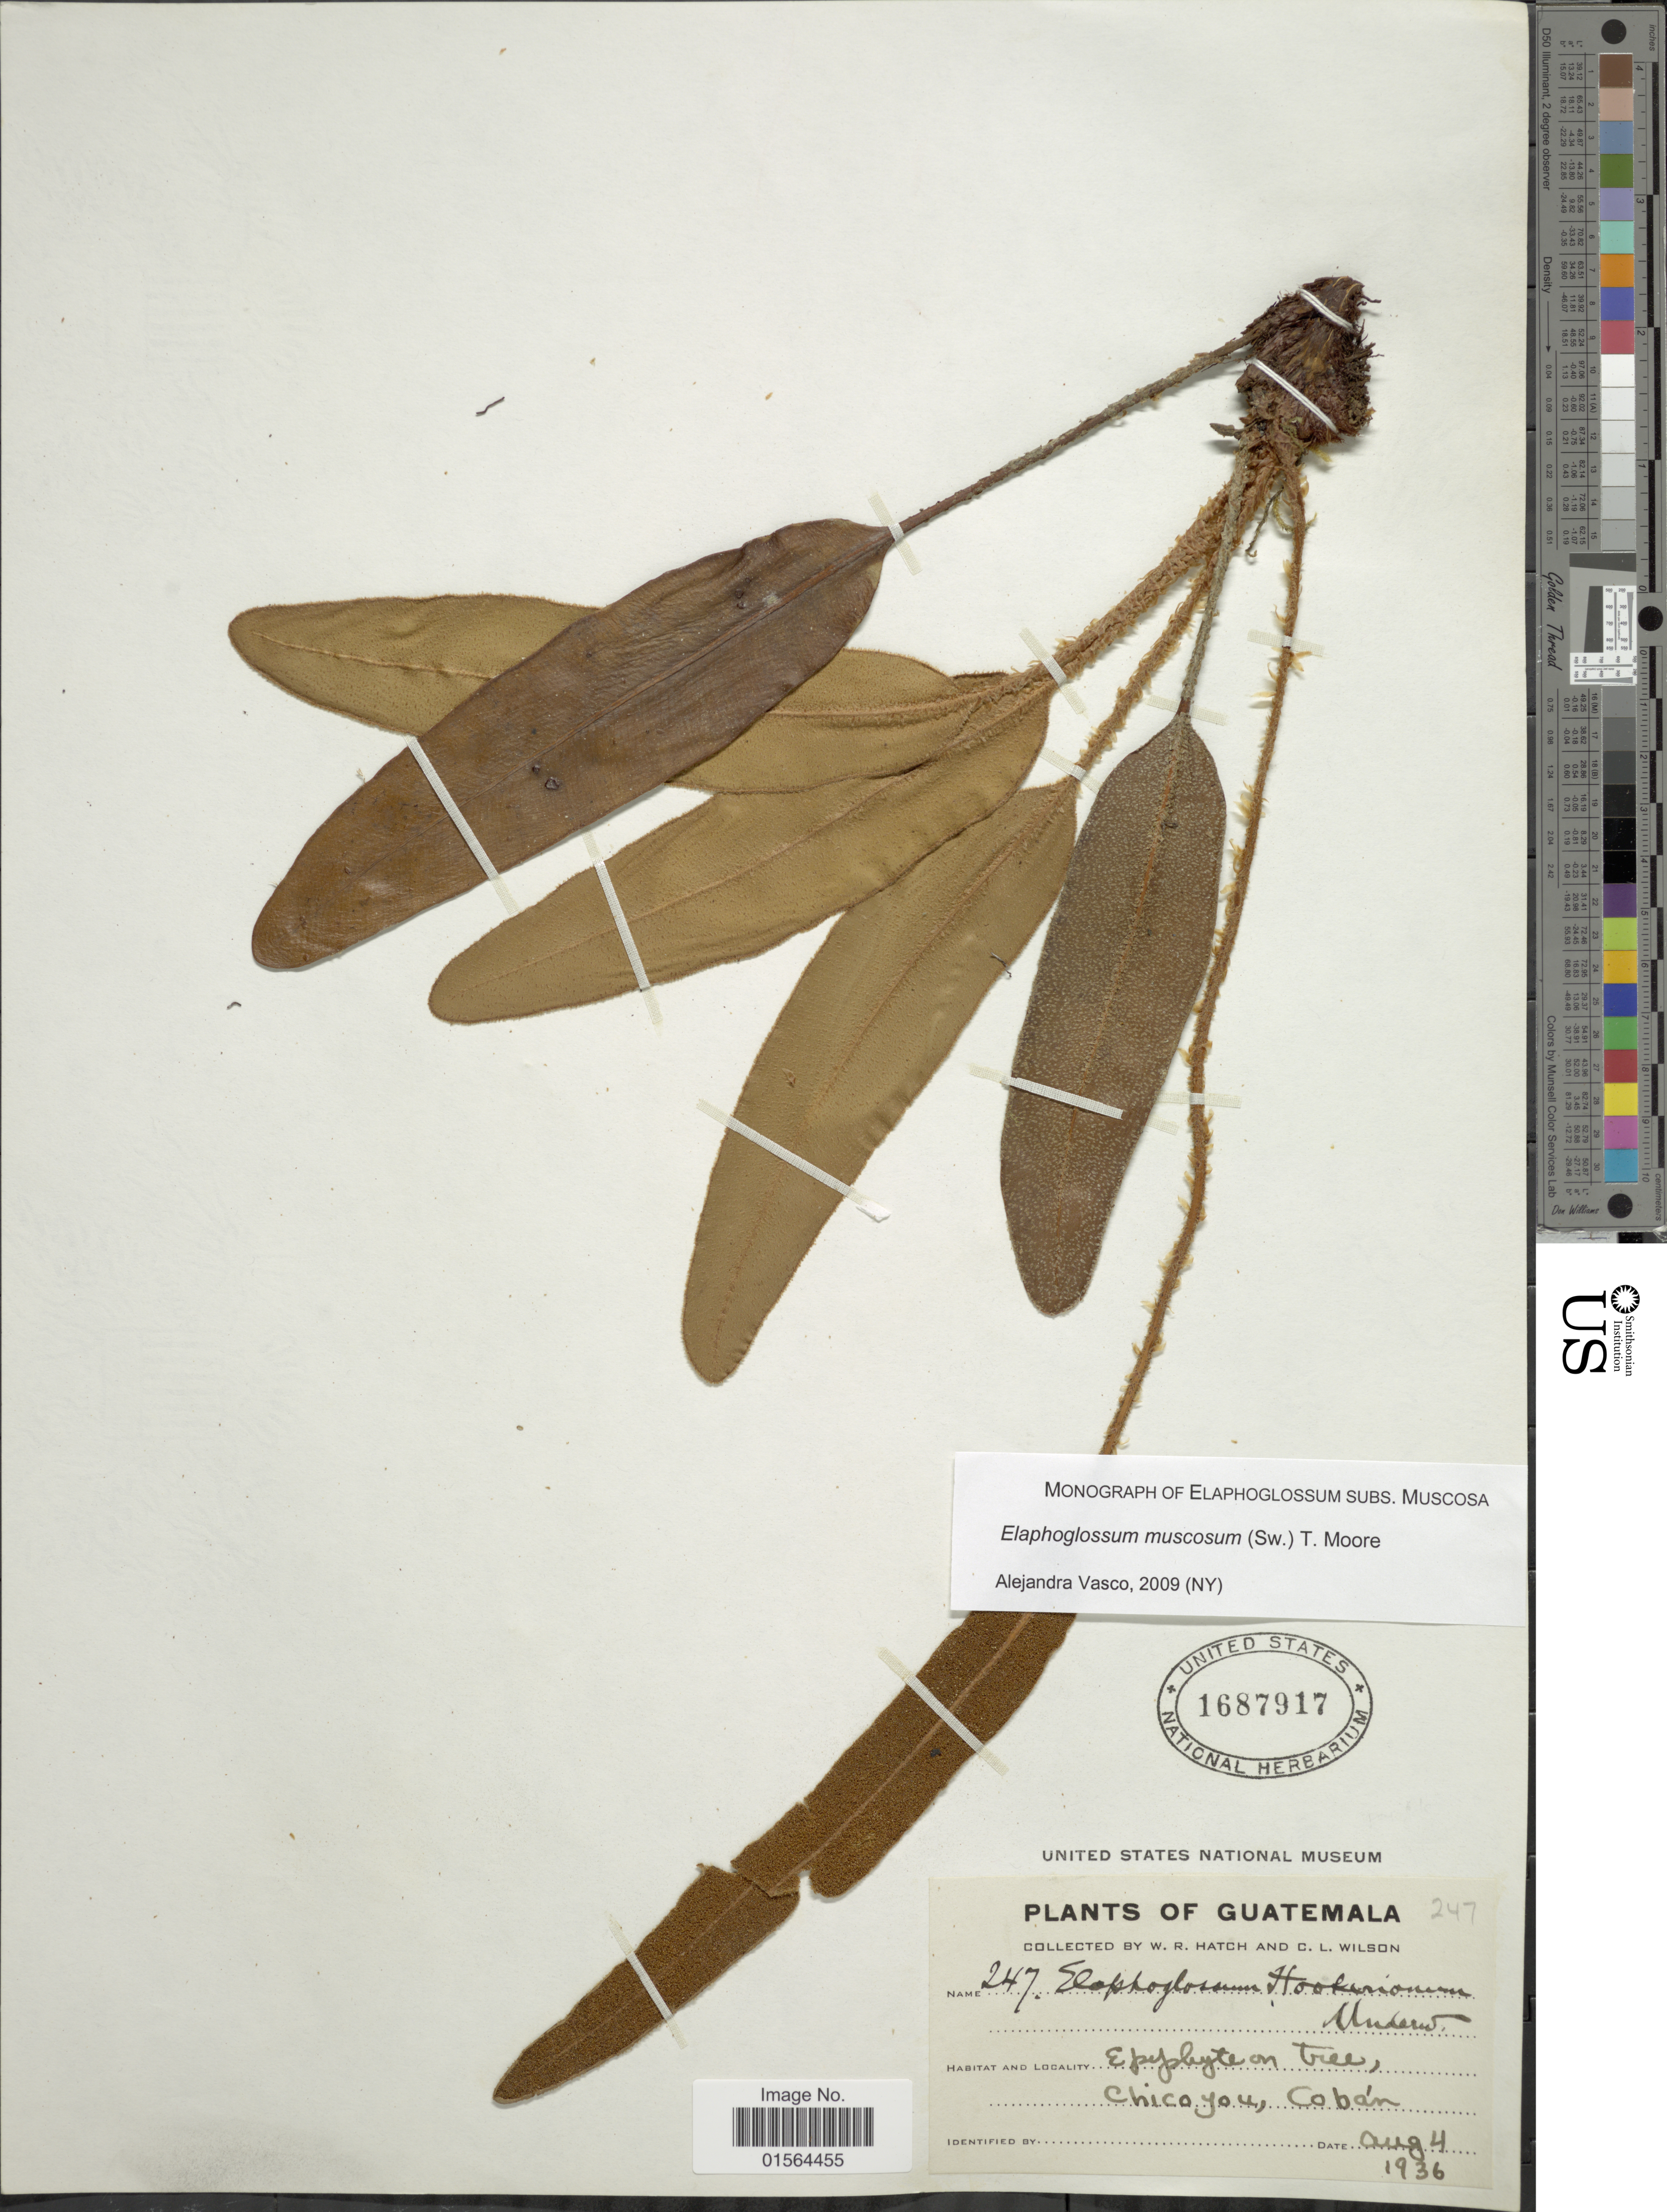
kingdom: Plantae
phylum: Tracheophyta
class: Polypodiopsida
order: Polypodiales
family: Dryopteridaceae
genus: Elaphoglossum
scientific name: Elaphoglossum muscosum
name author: (Sw.) T. Moore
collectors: W. Hatch & C. L. Wilson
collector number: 247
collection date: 1936-08-04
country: Guatemala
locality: Chicoyou, Coban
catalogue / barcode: US 1687917